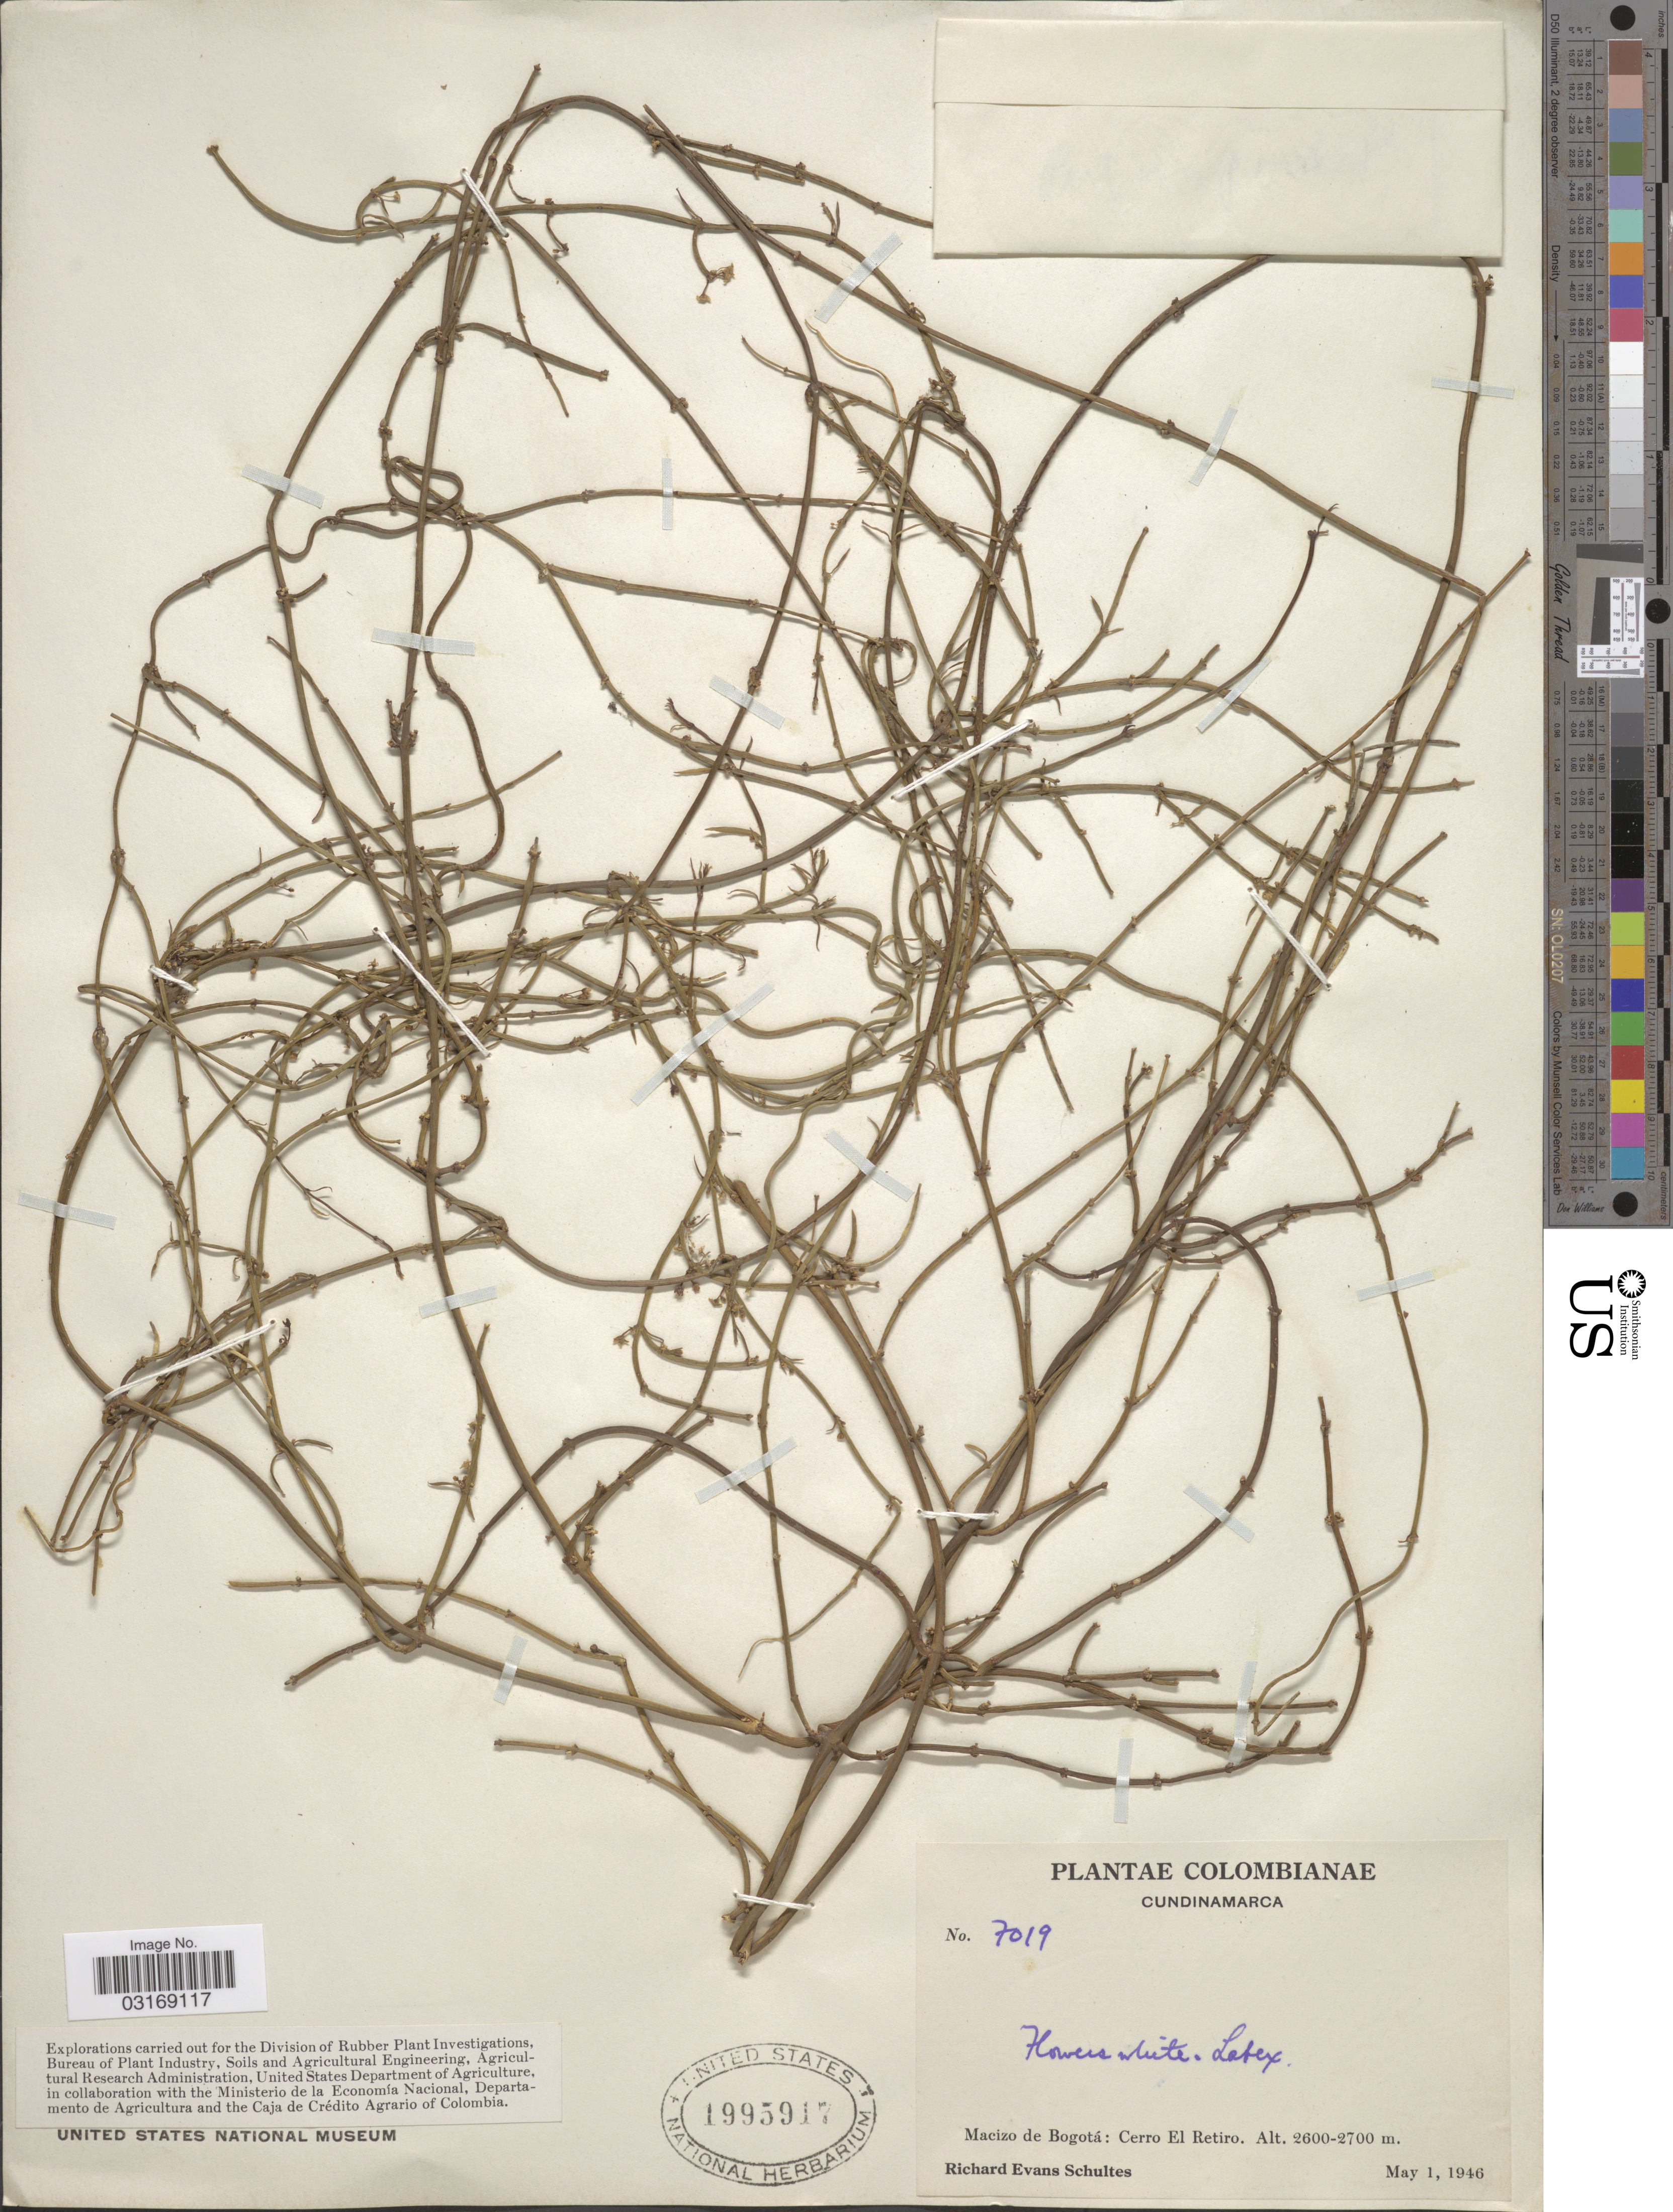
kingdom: Plantae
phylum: Tracheophyta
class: Magnoliopsida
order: Gentianales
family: Apocynaceae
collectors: R. E. Schultes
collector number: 7019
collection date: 1946-05-01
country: Colombia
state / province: Cundinamarca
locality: Macizo de Bogotá: Cerro El Retiro.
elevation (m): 2600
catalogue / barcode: US 1995917